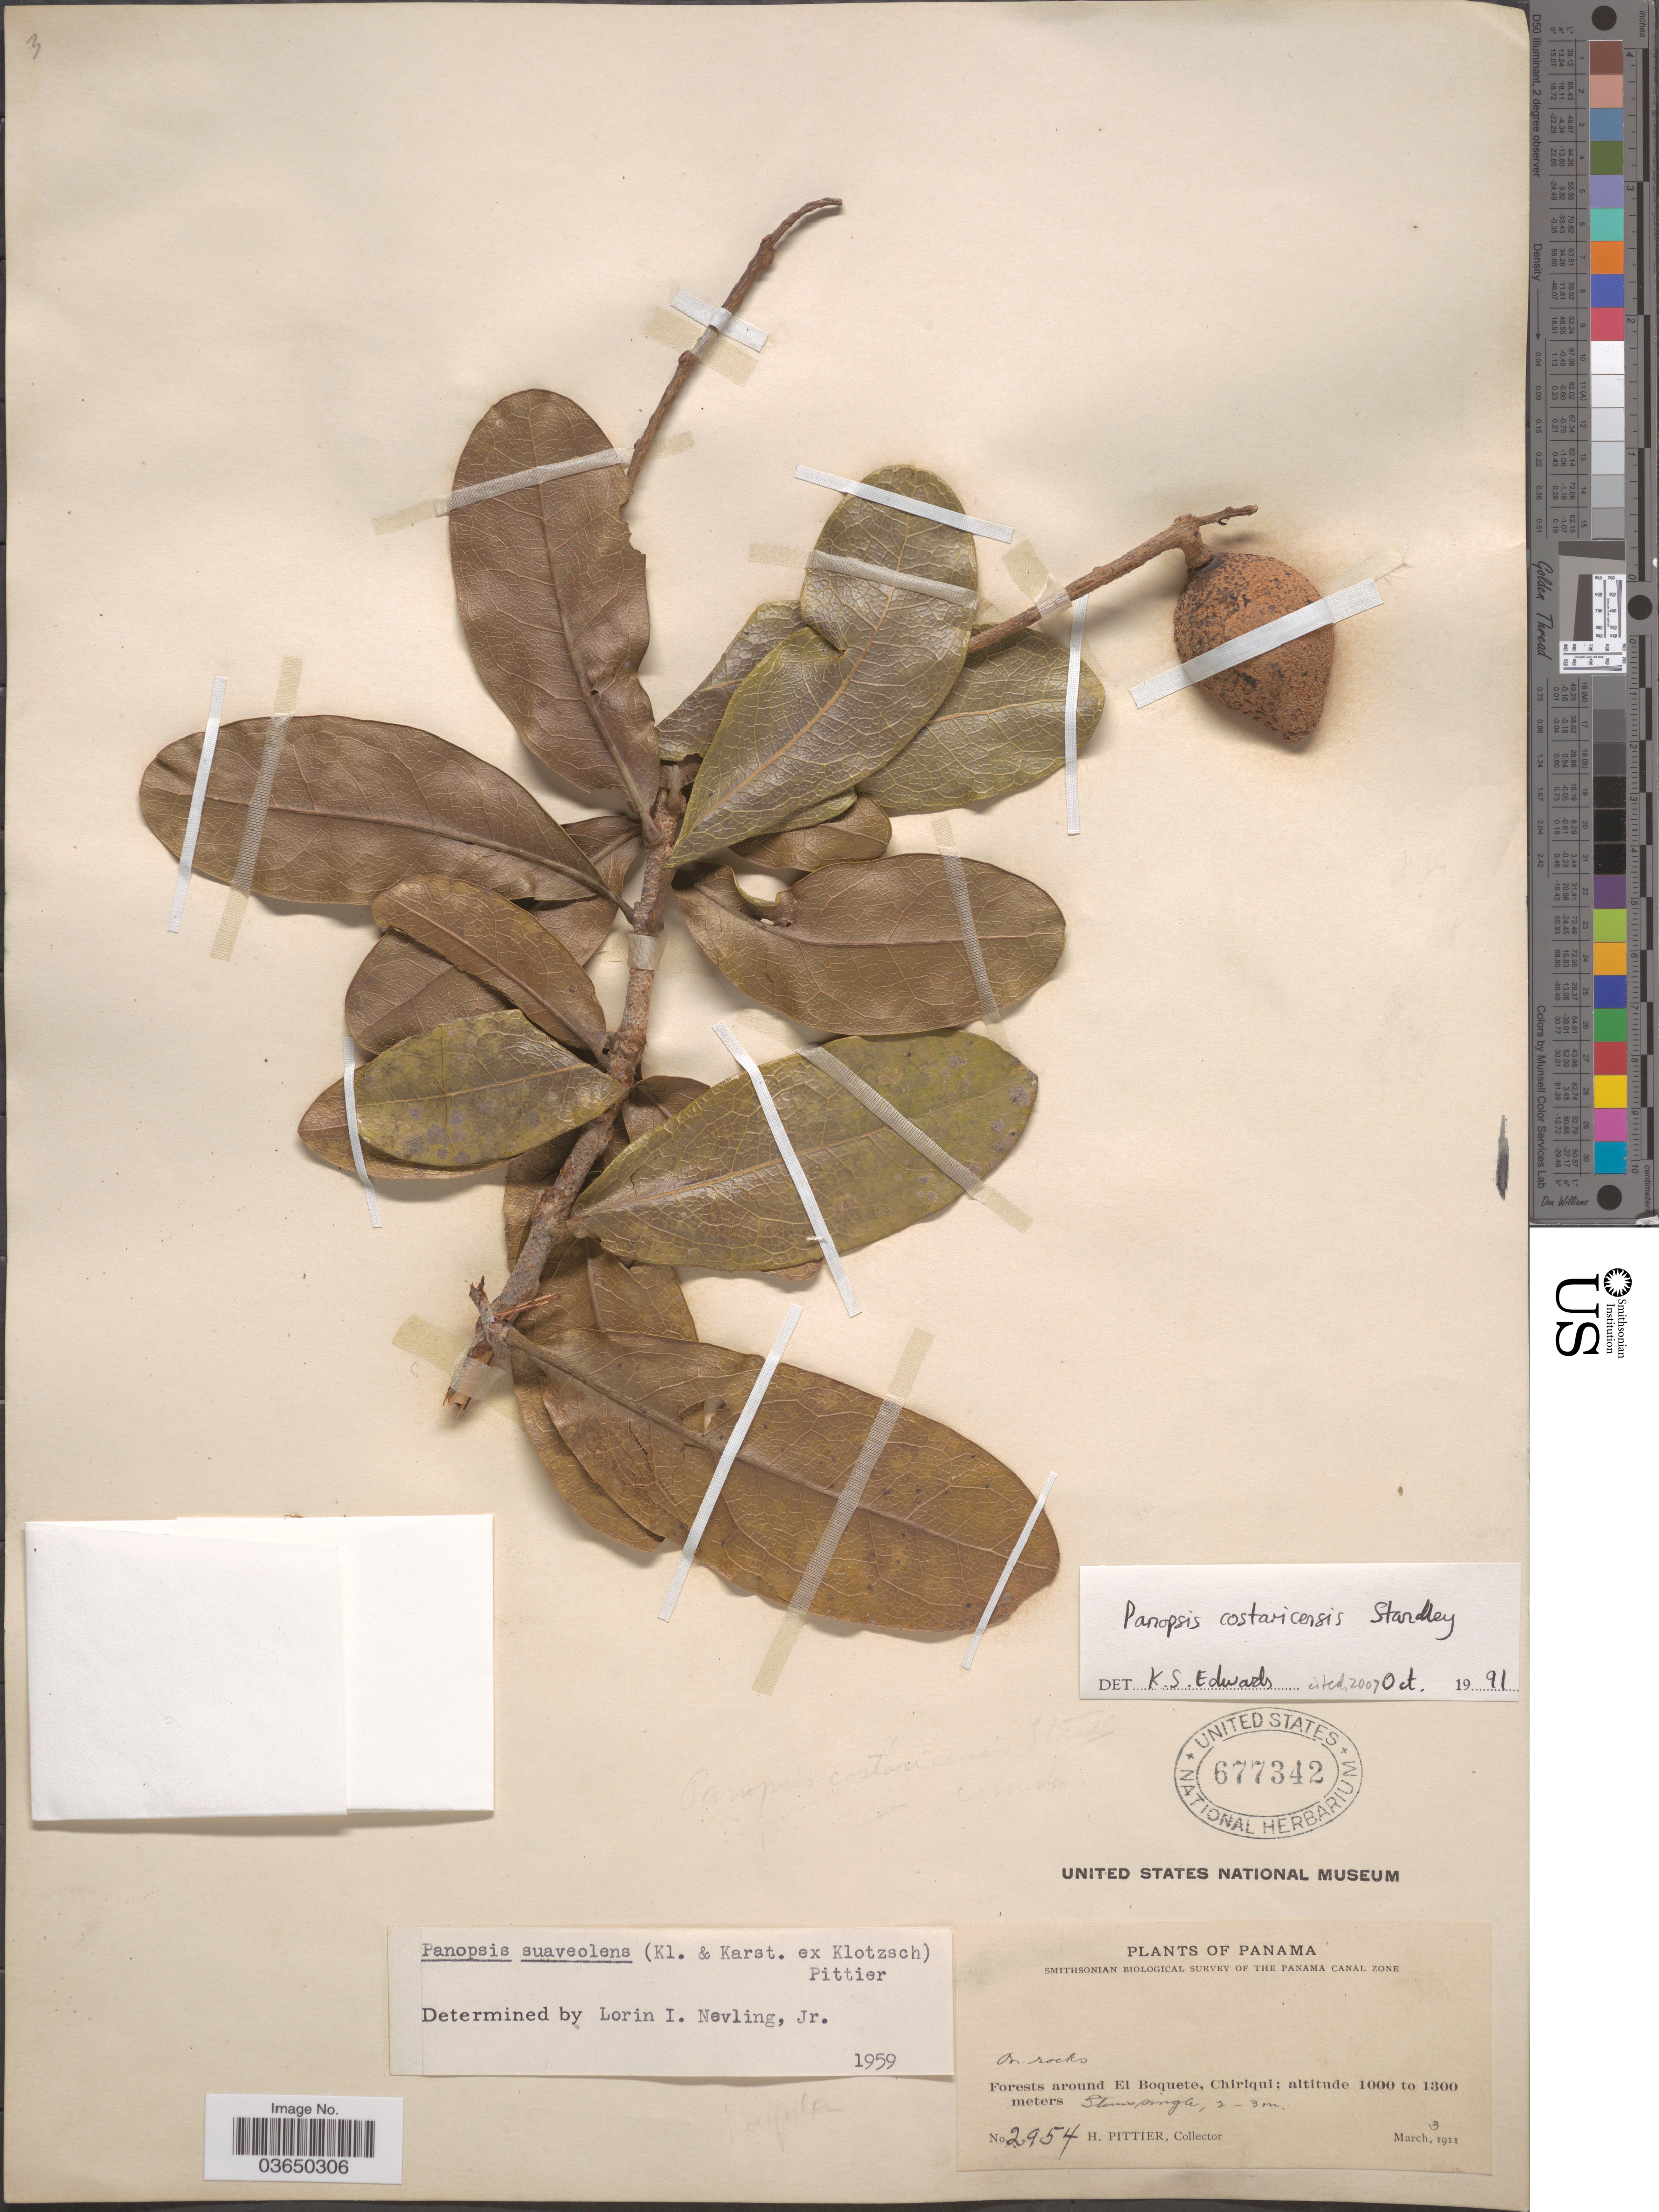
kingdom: Plantae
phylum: Tracheophyta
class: Magnoliopsida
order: Proteales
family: Proteaceae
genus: Panopsis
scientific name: Panopsis costaricensis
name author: Standl.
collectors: H. F. Pittier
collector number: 2954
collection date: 1911-03-03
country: Panama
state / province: Chiriqui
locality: The Panama Canal Zone. Forests around El Boquete.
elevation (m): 1000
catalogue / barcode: US 677342